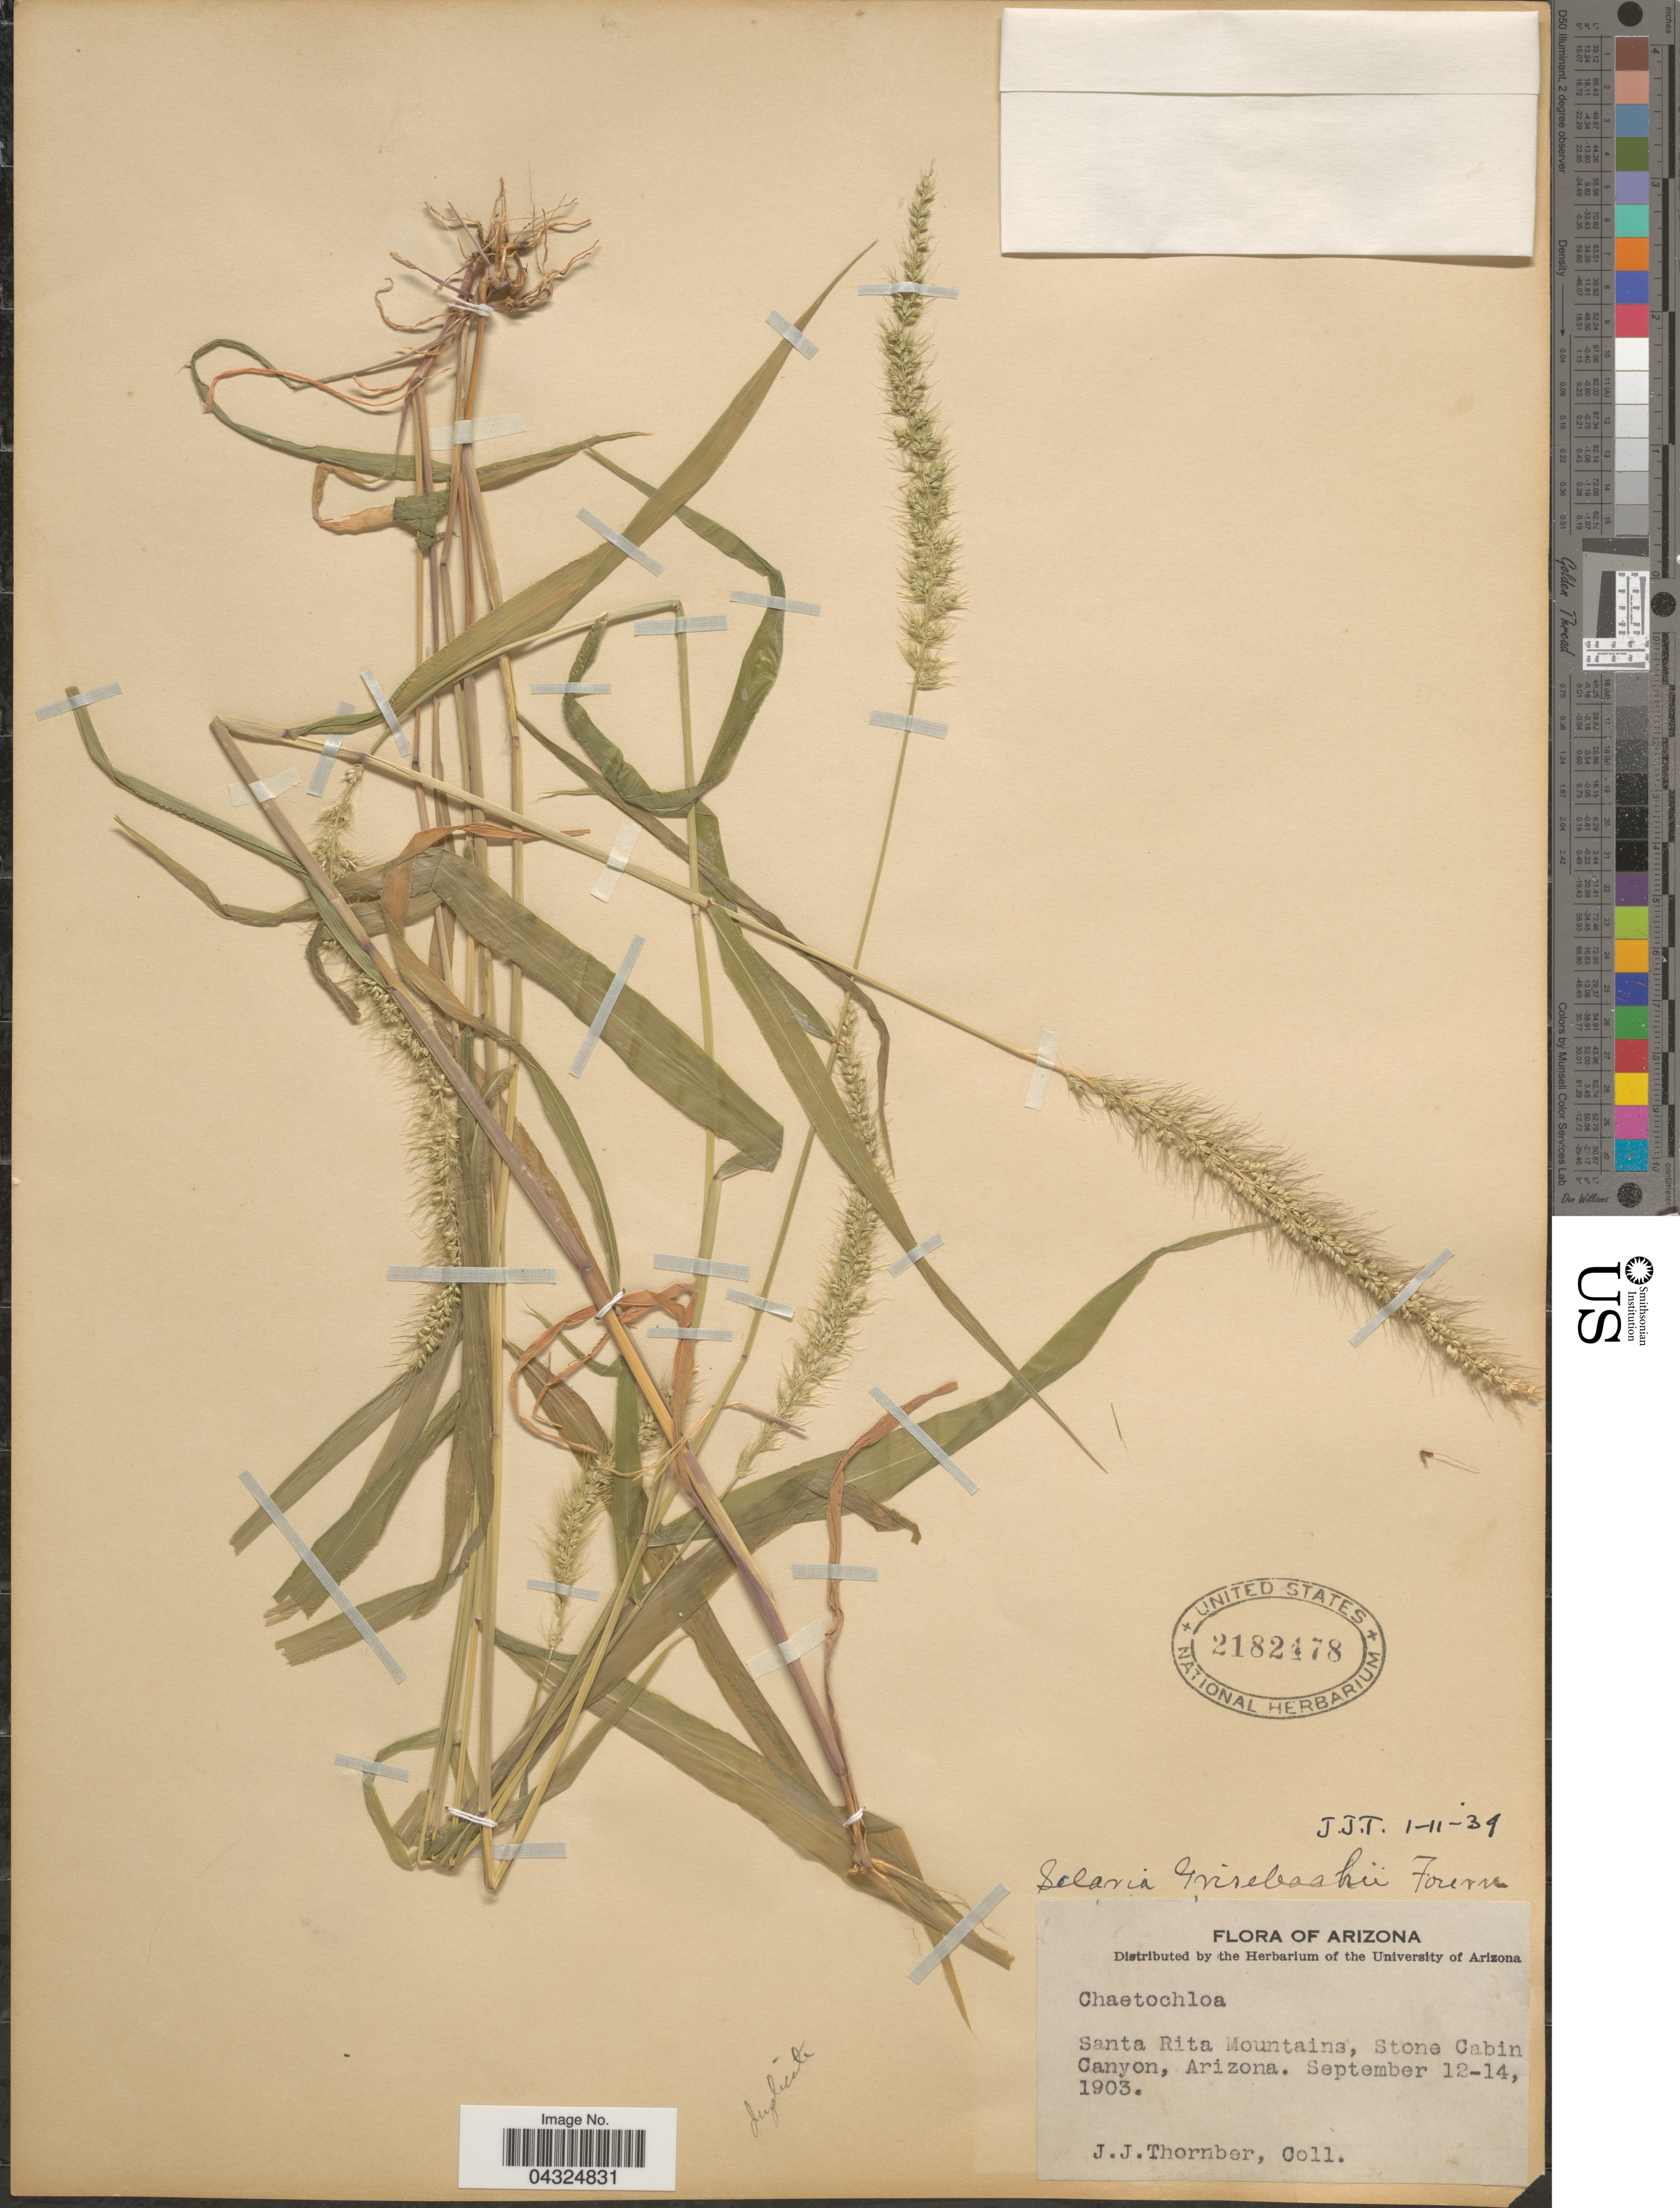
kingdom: Plantae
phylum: Tracheophyta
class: Liliopsida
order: Poales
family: Poaceae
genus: Setaria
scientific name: Setaria grisebachii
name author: E. Fourn.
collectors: J. Thornber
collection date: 1903-09-12/1903-09-14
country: United States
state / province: Arizona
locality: Santa Rita Mountains, Stone Cabin Canyon.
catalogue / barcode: US 2182478